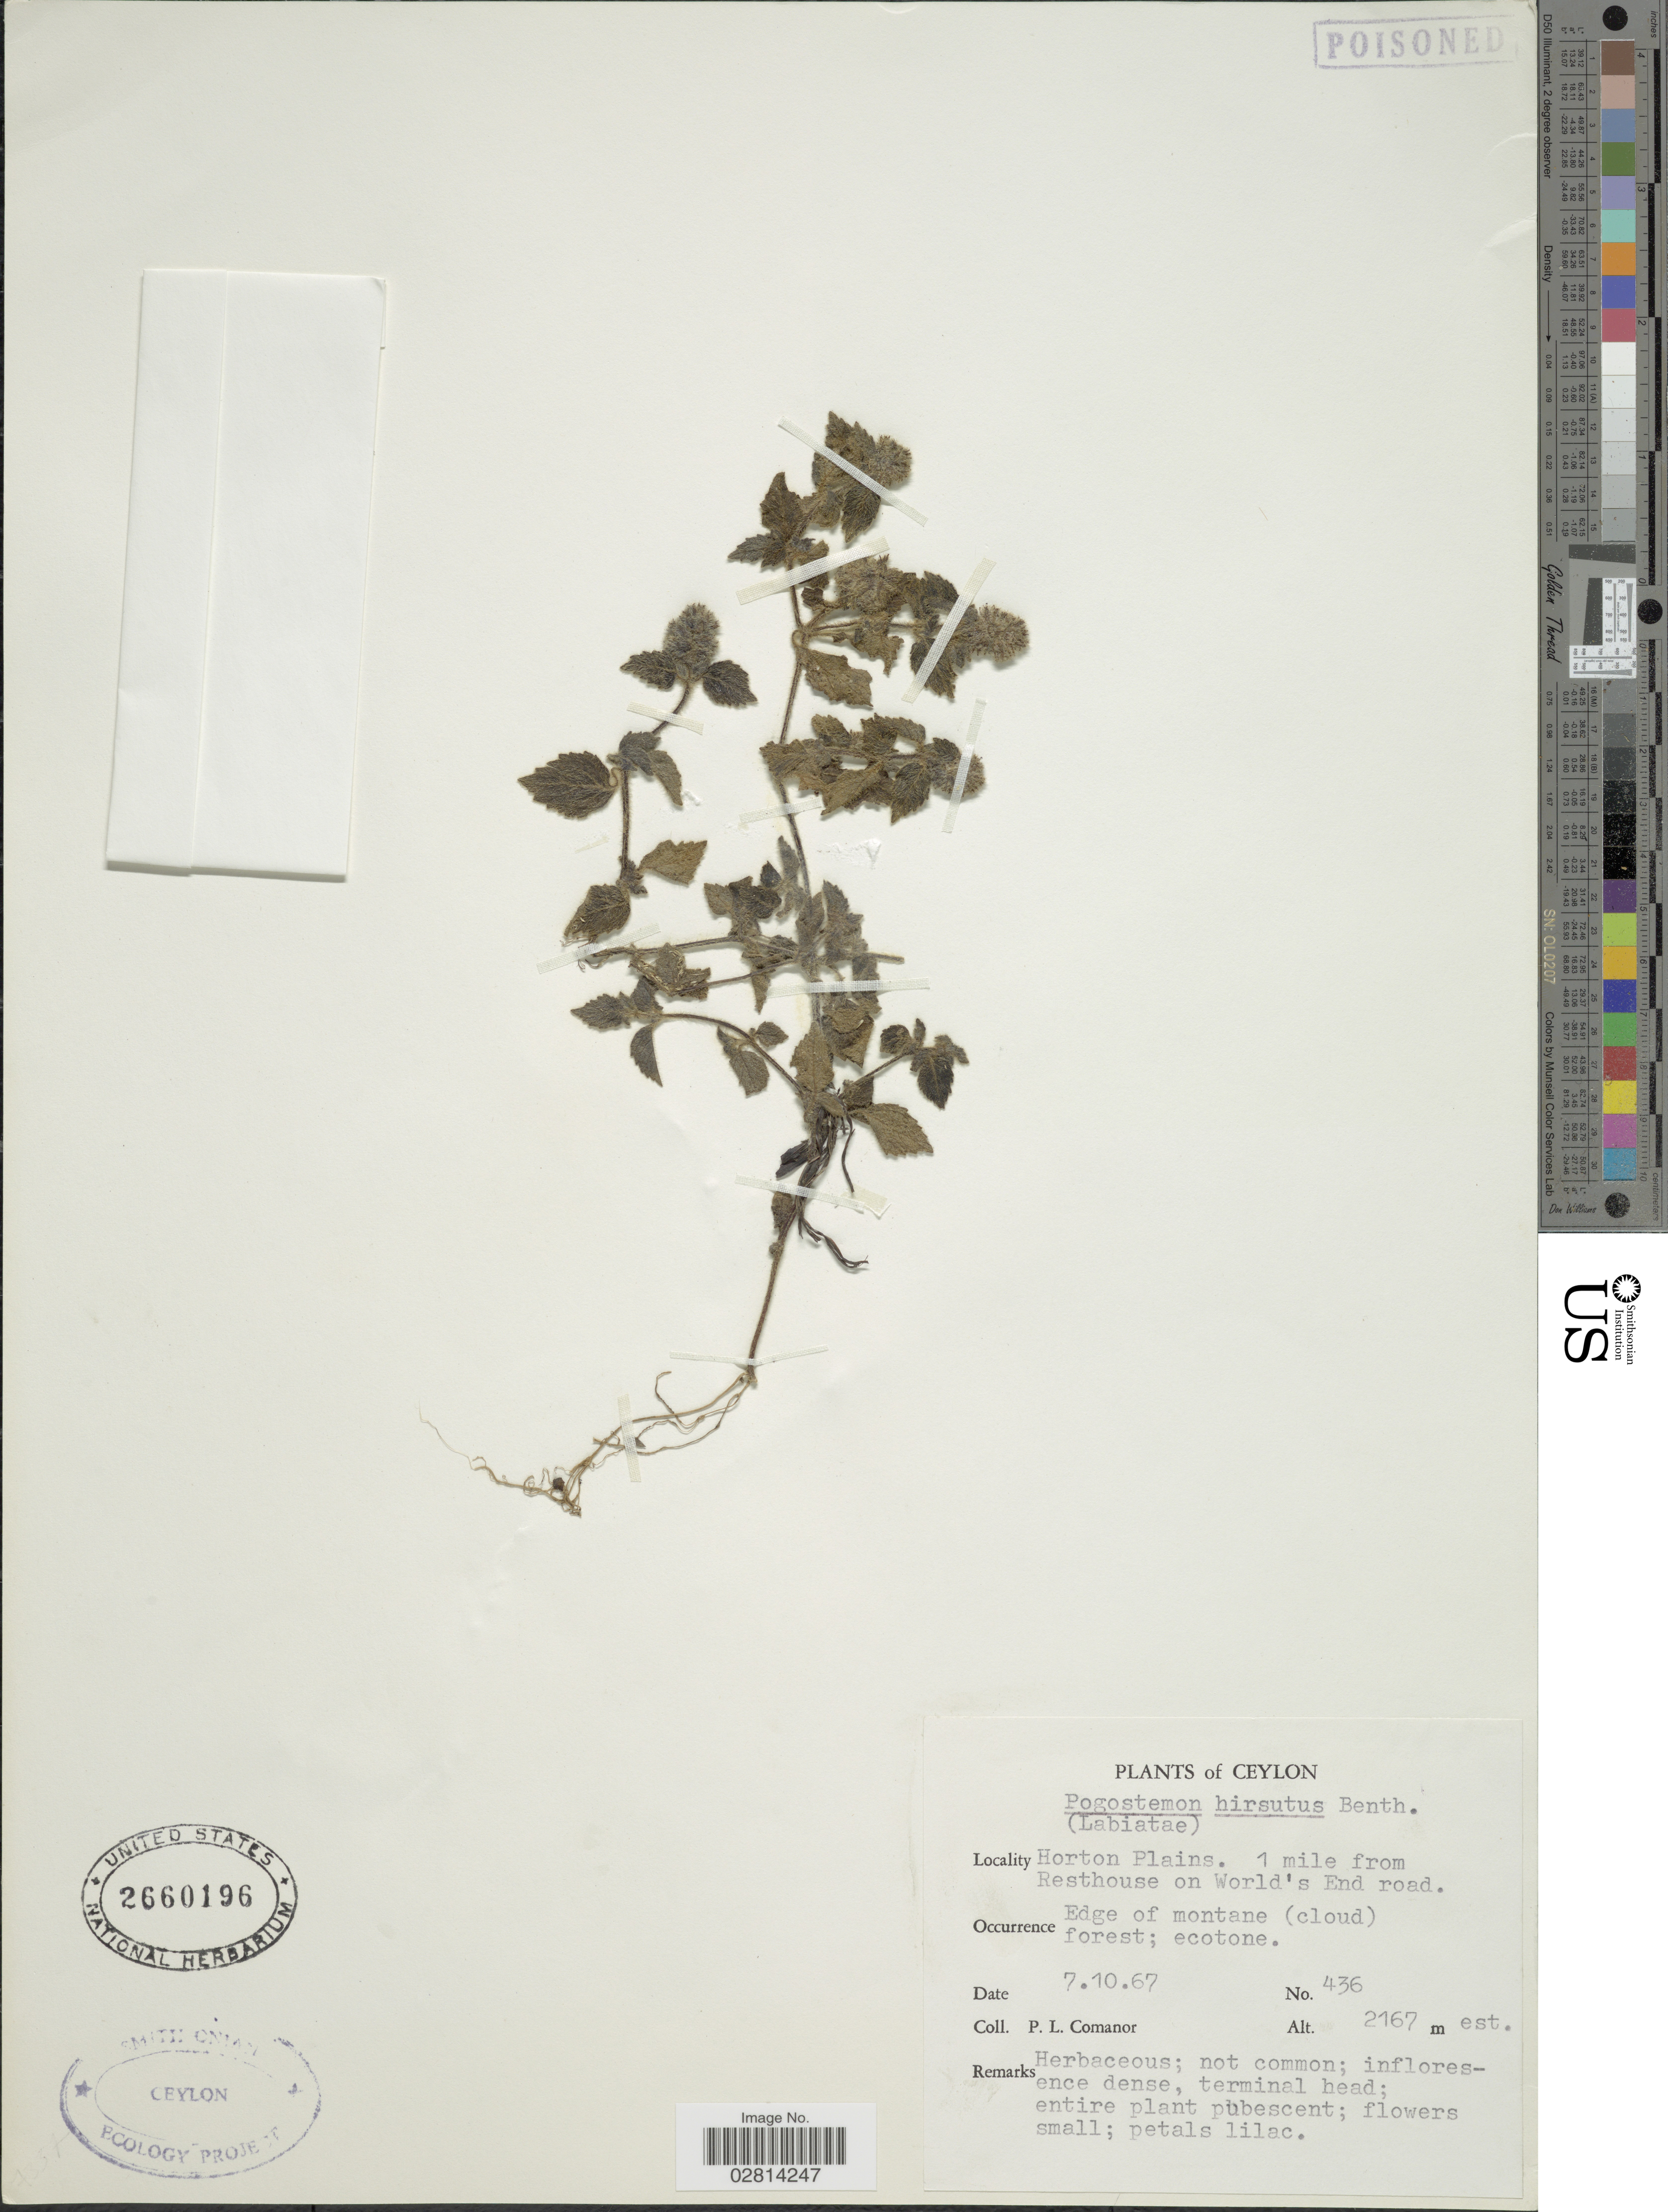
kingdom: Plantae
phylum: Tracheophyta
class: Magnoliopsida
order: Lamiales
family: Lamiaceae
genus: Pogostemon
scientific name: Pogostemon hirsutus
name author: Benth.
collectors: P. Comanor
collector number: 436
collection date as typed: Transcribed d/m/y: 7/10/67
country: Sri Lanka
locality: Ceylon. Horton Plains. 1 mile from Resthouse on World's End road.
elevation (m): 2167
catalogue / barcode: US 2660196